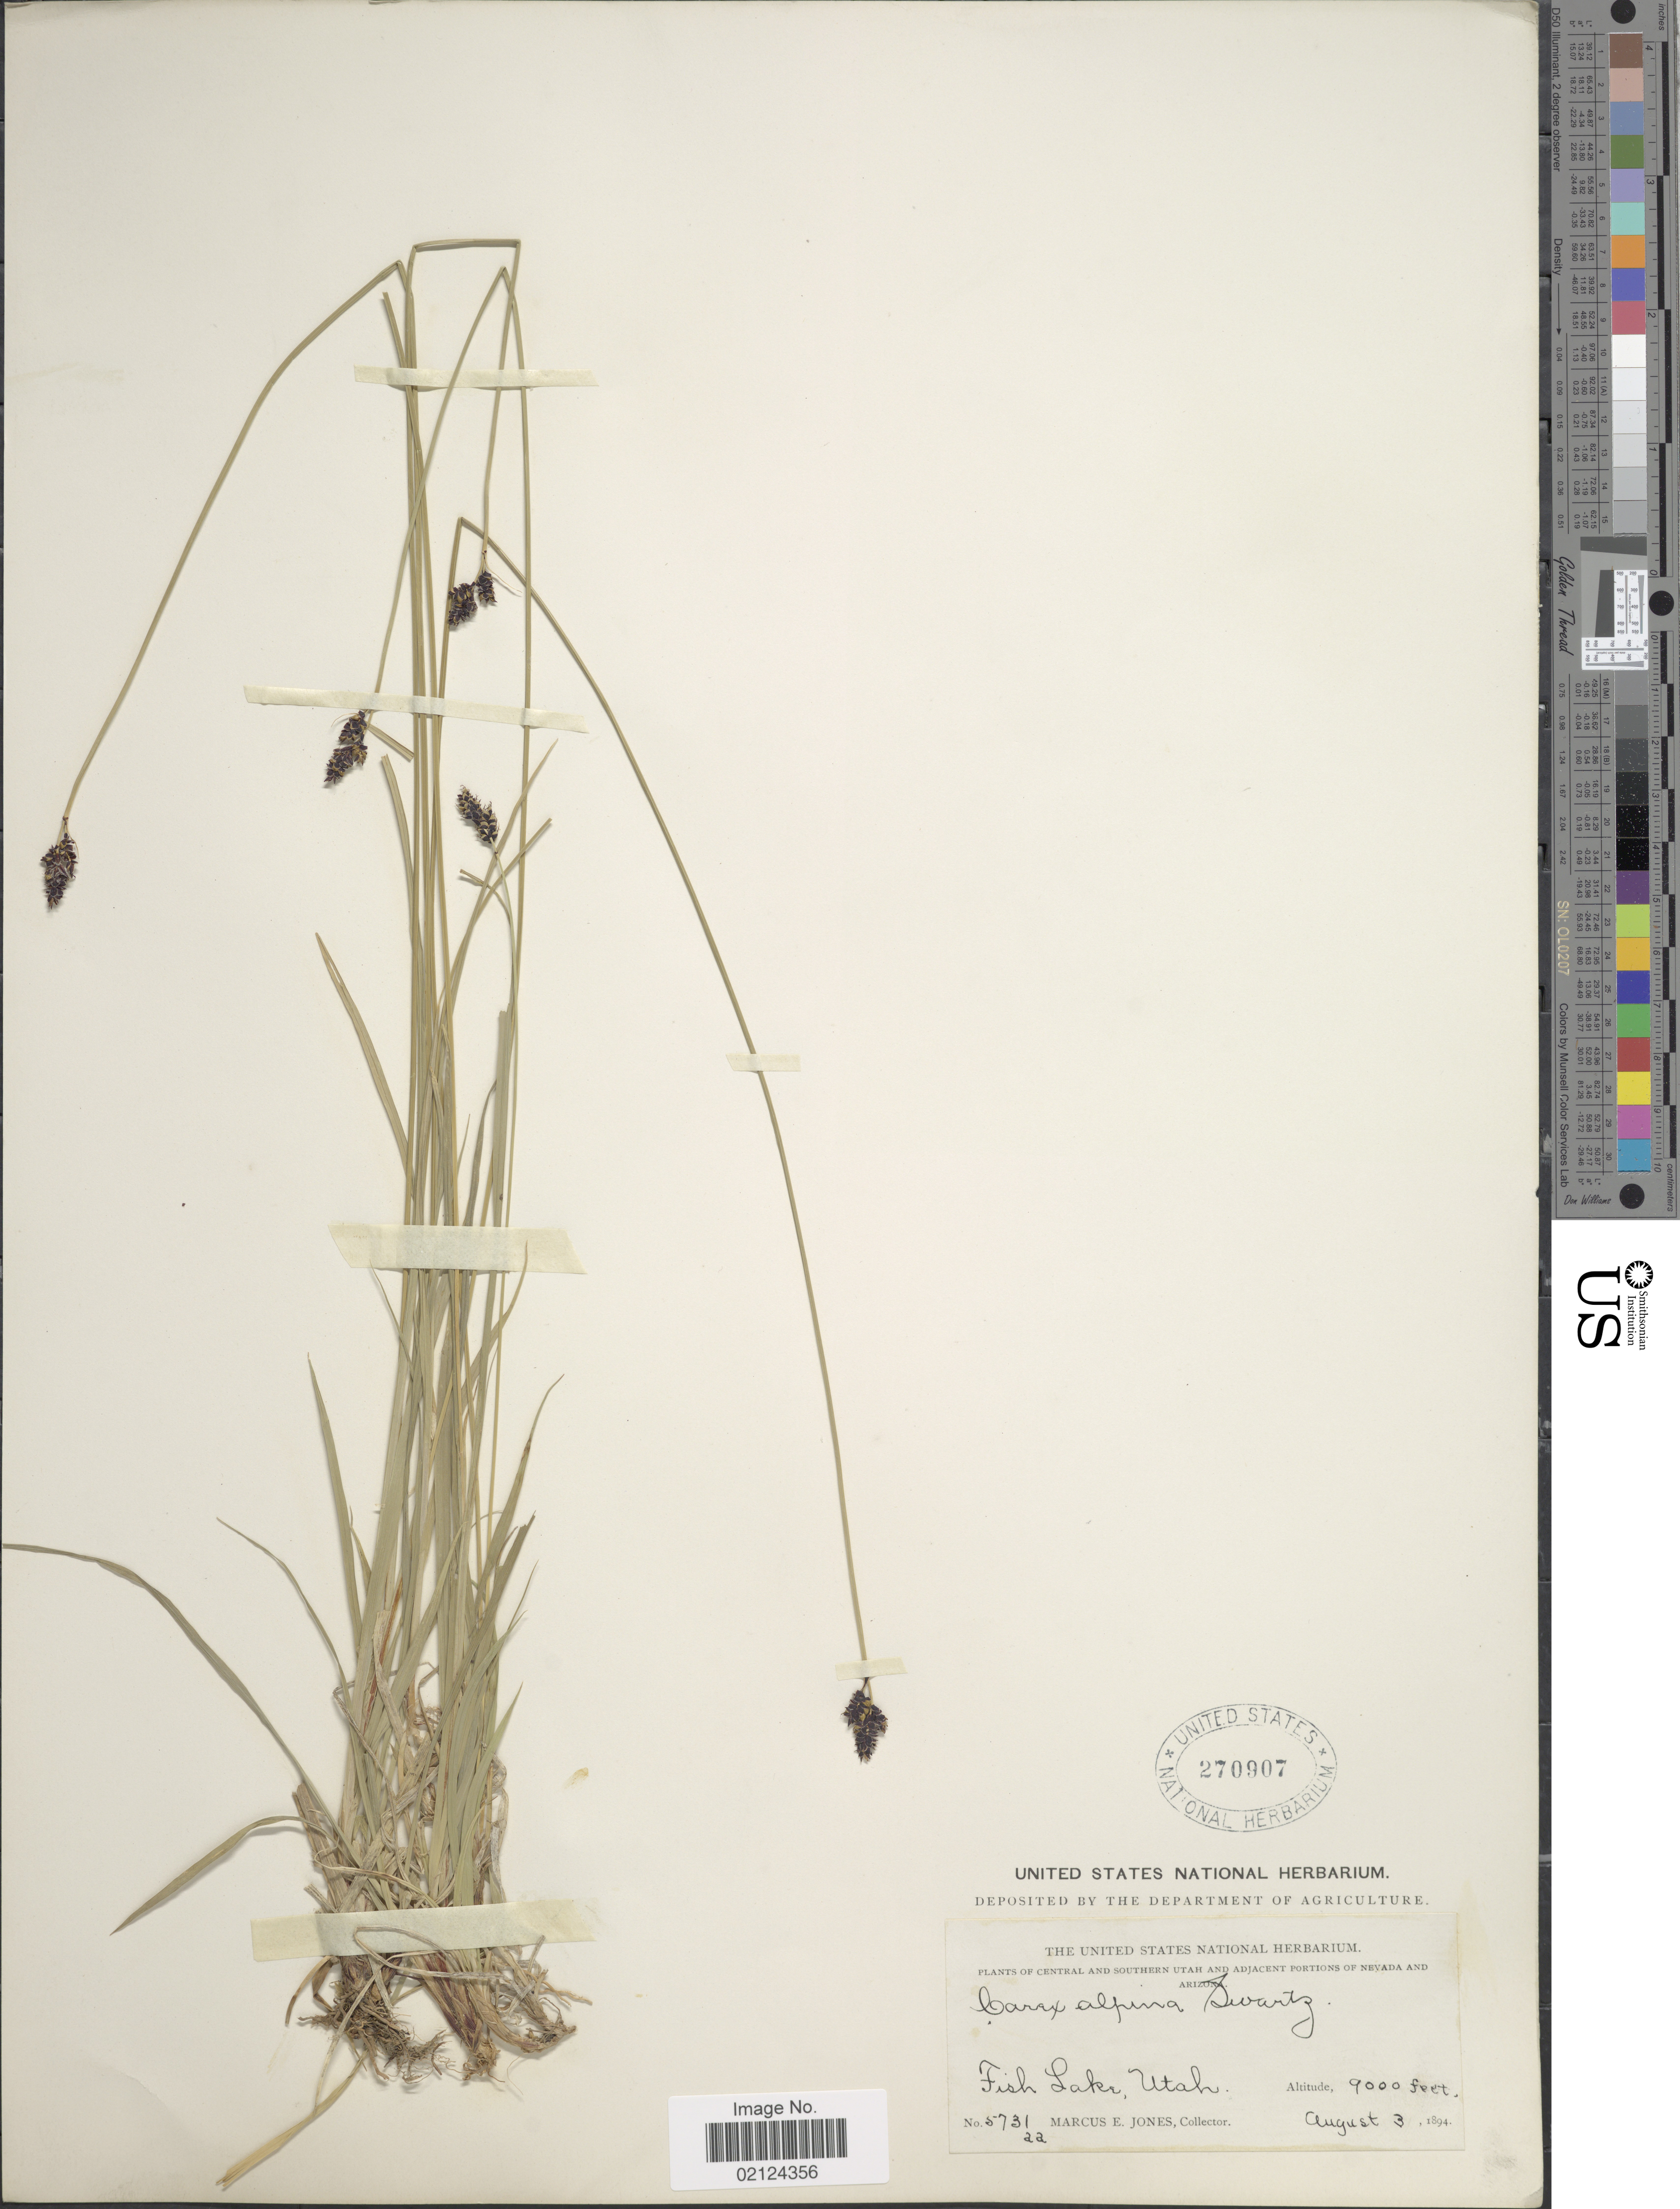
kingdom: Plantae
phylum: Tracheophyta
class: Liliopsida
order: Poales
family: Cyperaceae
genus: Carex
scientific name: Carex media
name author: R. Br.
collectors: M. E. Jones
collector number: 5731aa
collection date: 1894-08-03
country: United States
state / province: Utah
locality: Fish lake, Central and Southern Utah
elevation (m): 2743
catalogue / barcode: US 270907